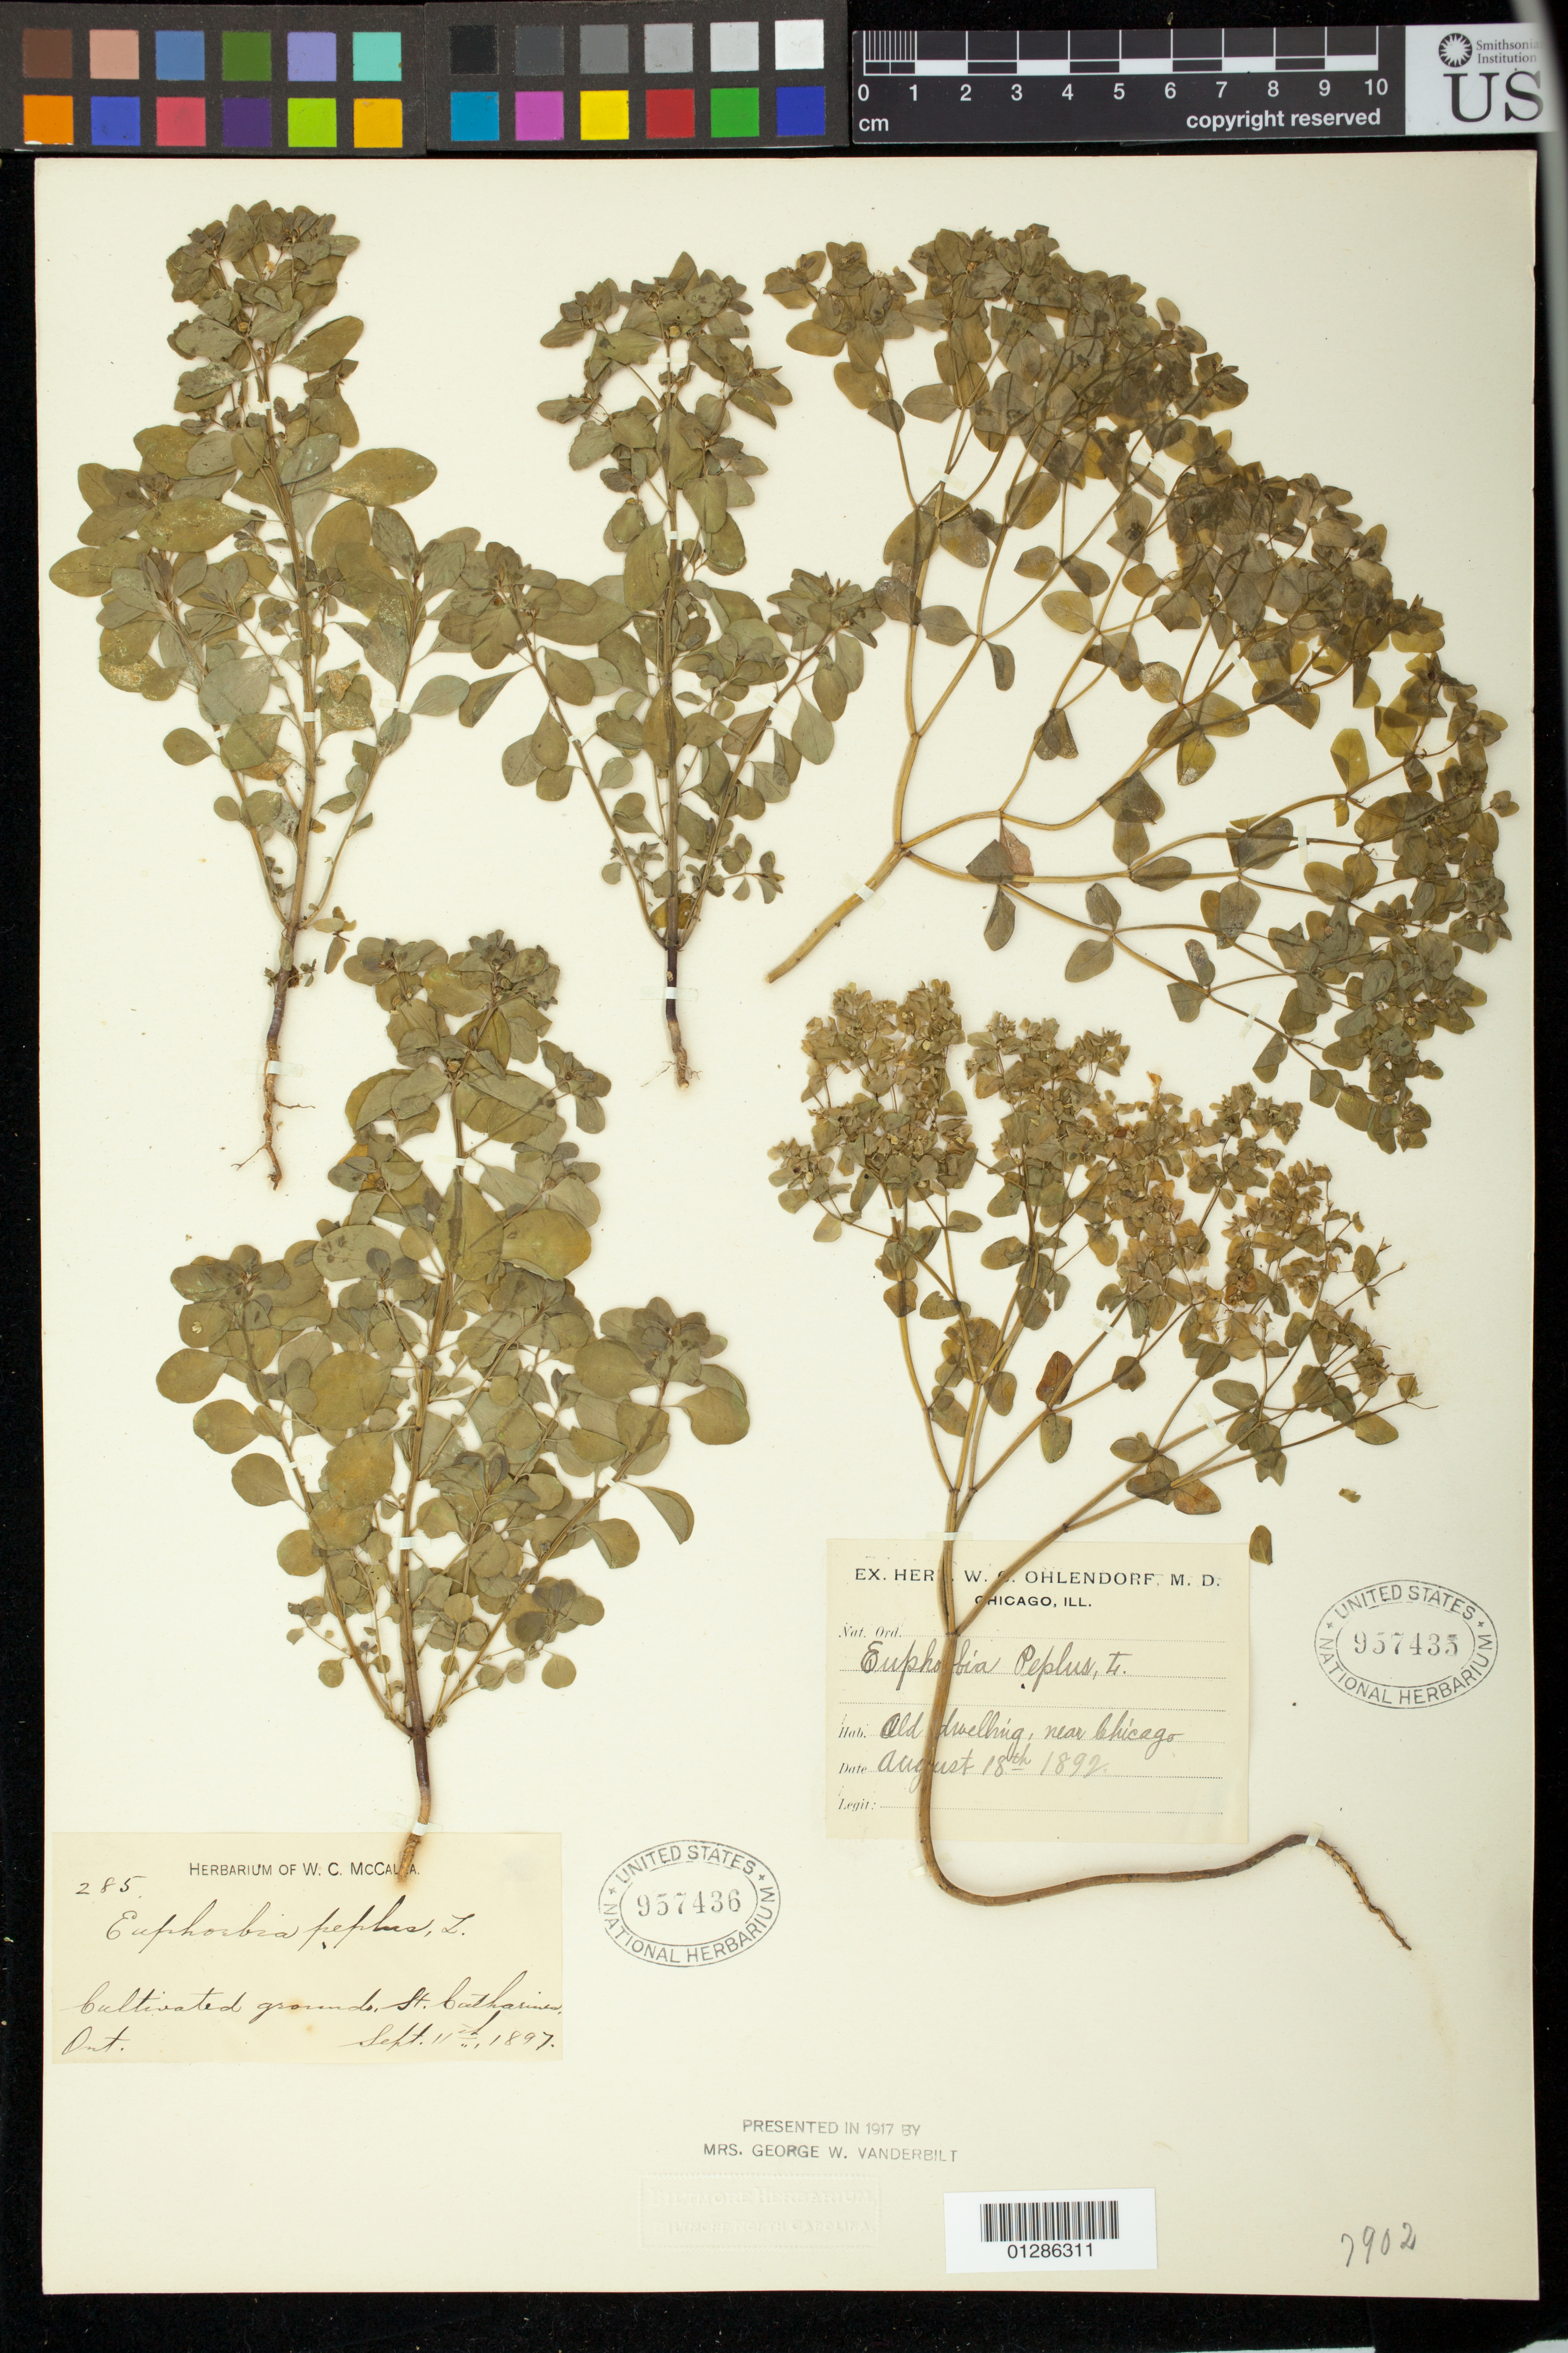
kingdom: Plantae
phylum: Tracheophyta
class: Magnoliopsida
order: Malpighiales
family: Euphorbiaceae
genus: Euphorbia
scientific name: Euphorbia peplus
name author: L.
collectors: W. McCalla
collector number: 285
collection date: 1897-09-11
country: Canada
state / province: Ontario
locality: St Catharines.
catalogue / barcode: US 957436